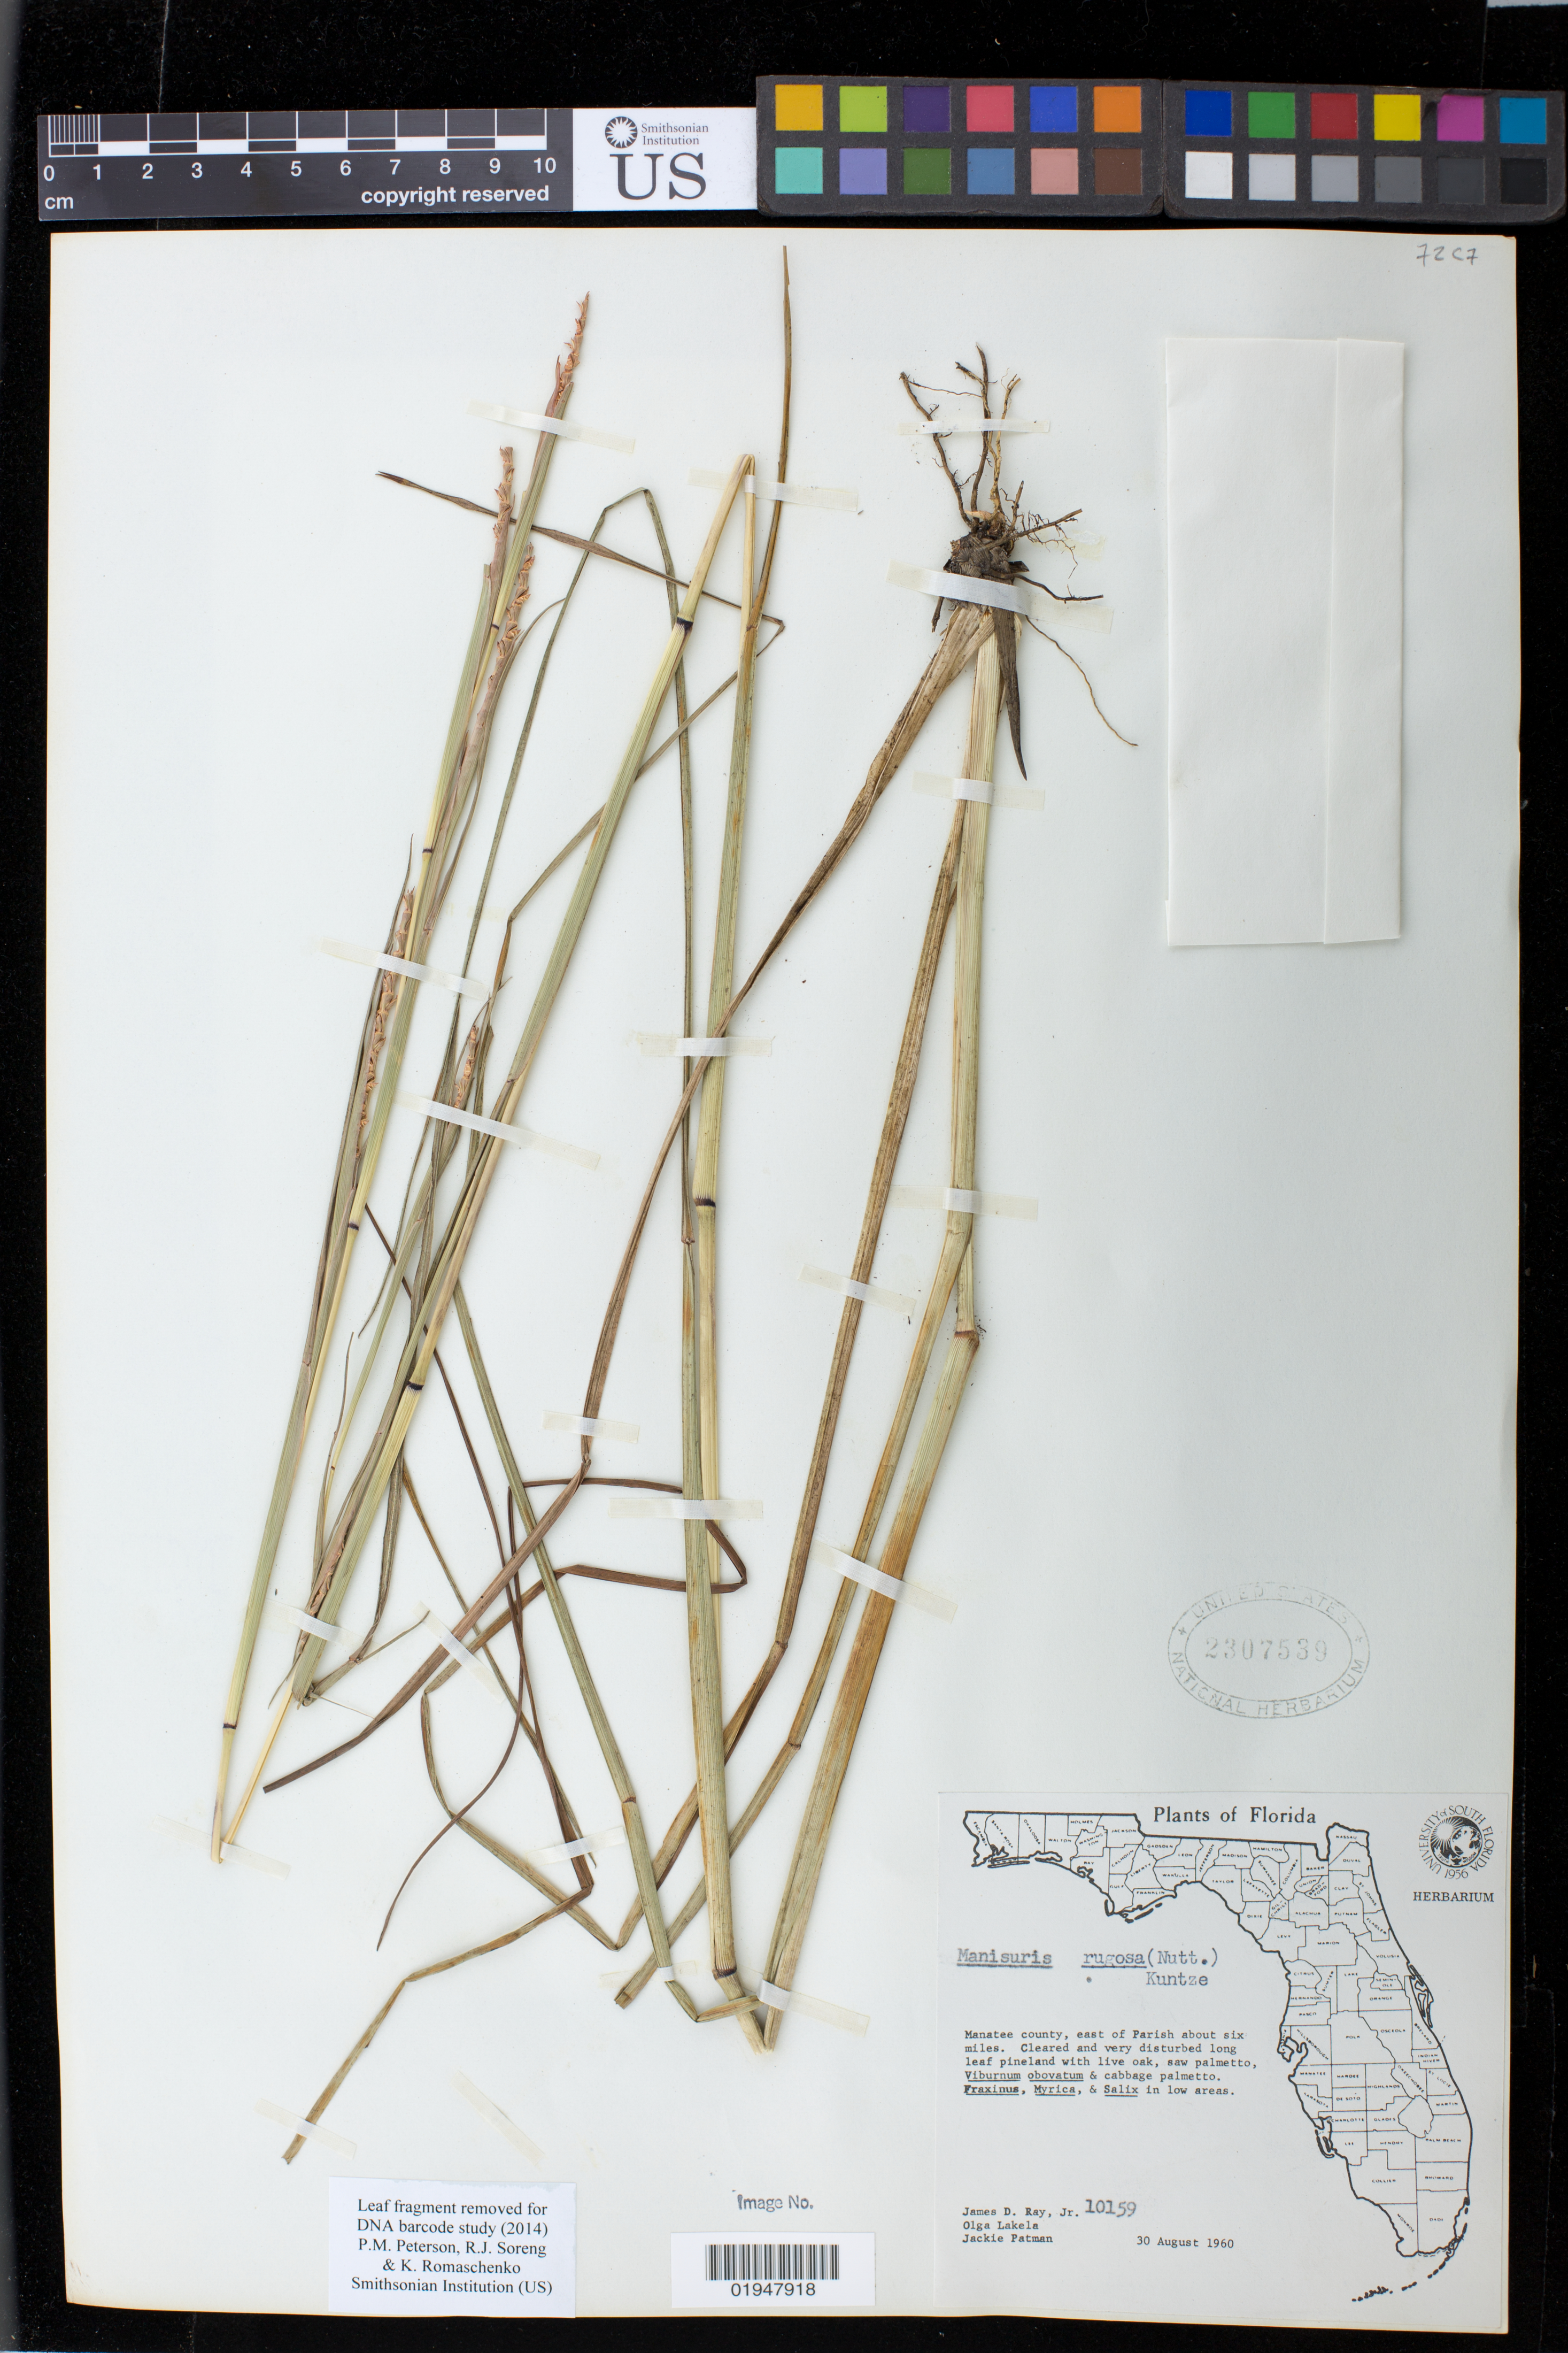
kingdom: Plantae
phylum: Tracheophyta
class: Liliopsida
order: Poales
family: Poaceae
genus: Manisuris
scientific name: Manisuris rugosa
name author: (Nutt.) Kuntze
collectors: J. D. Ray Jr., O. Lakela & J. Patman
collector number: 10159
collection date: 1960-08-30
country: United States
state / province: Florida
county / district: Manatee County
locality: east of Parish about six miles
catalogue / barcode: US 2307539